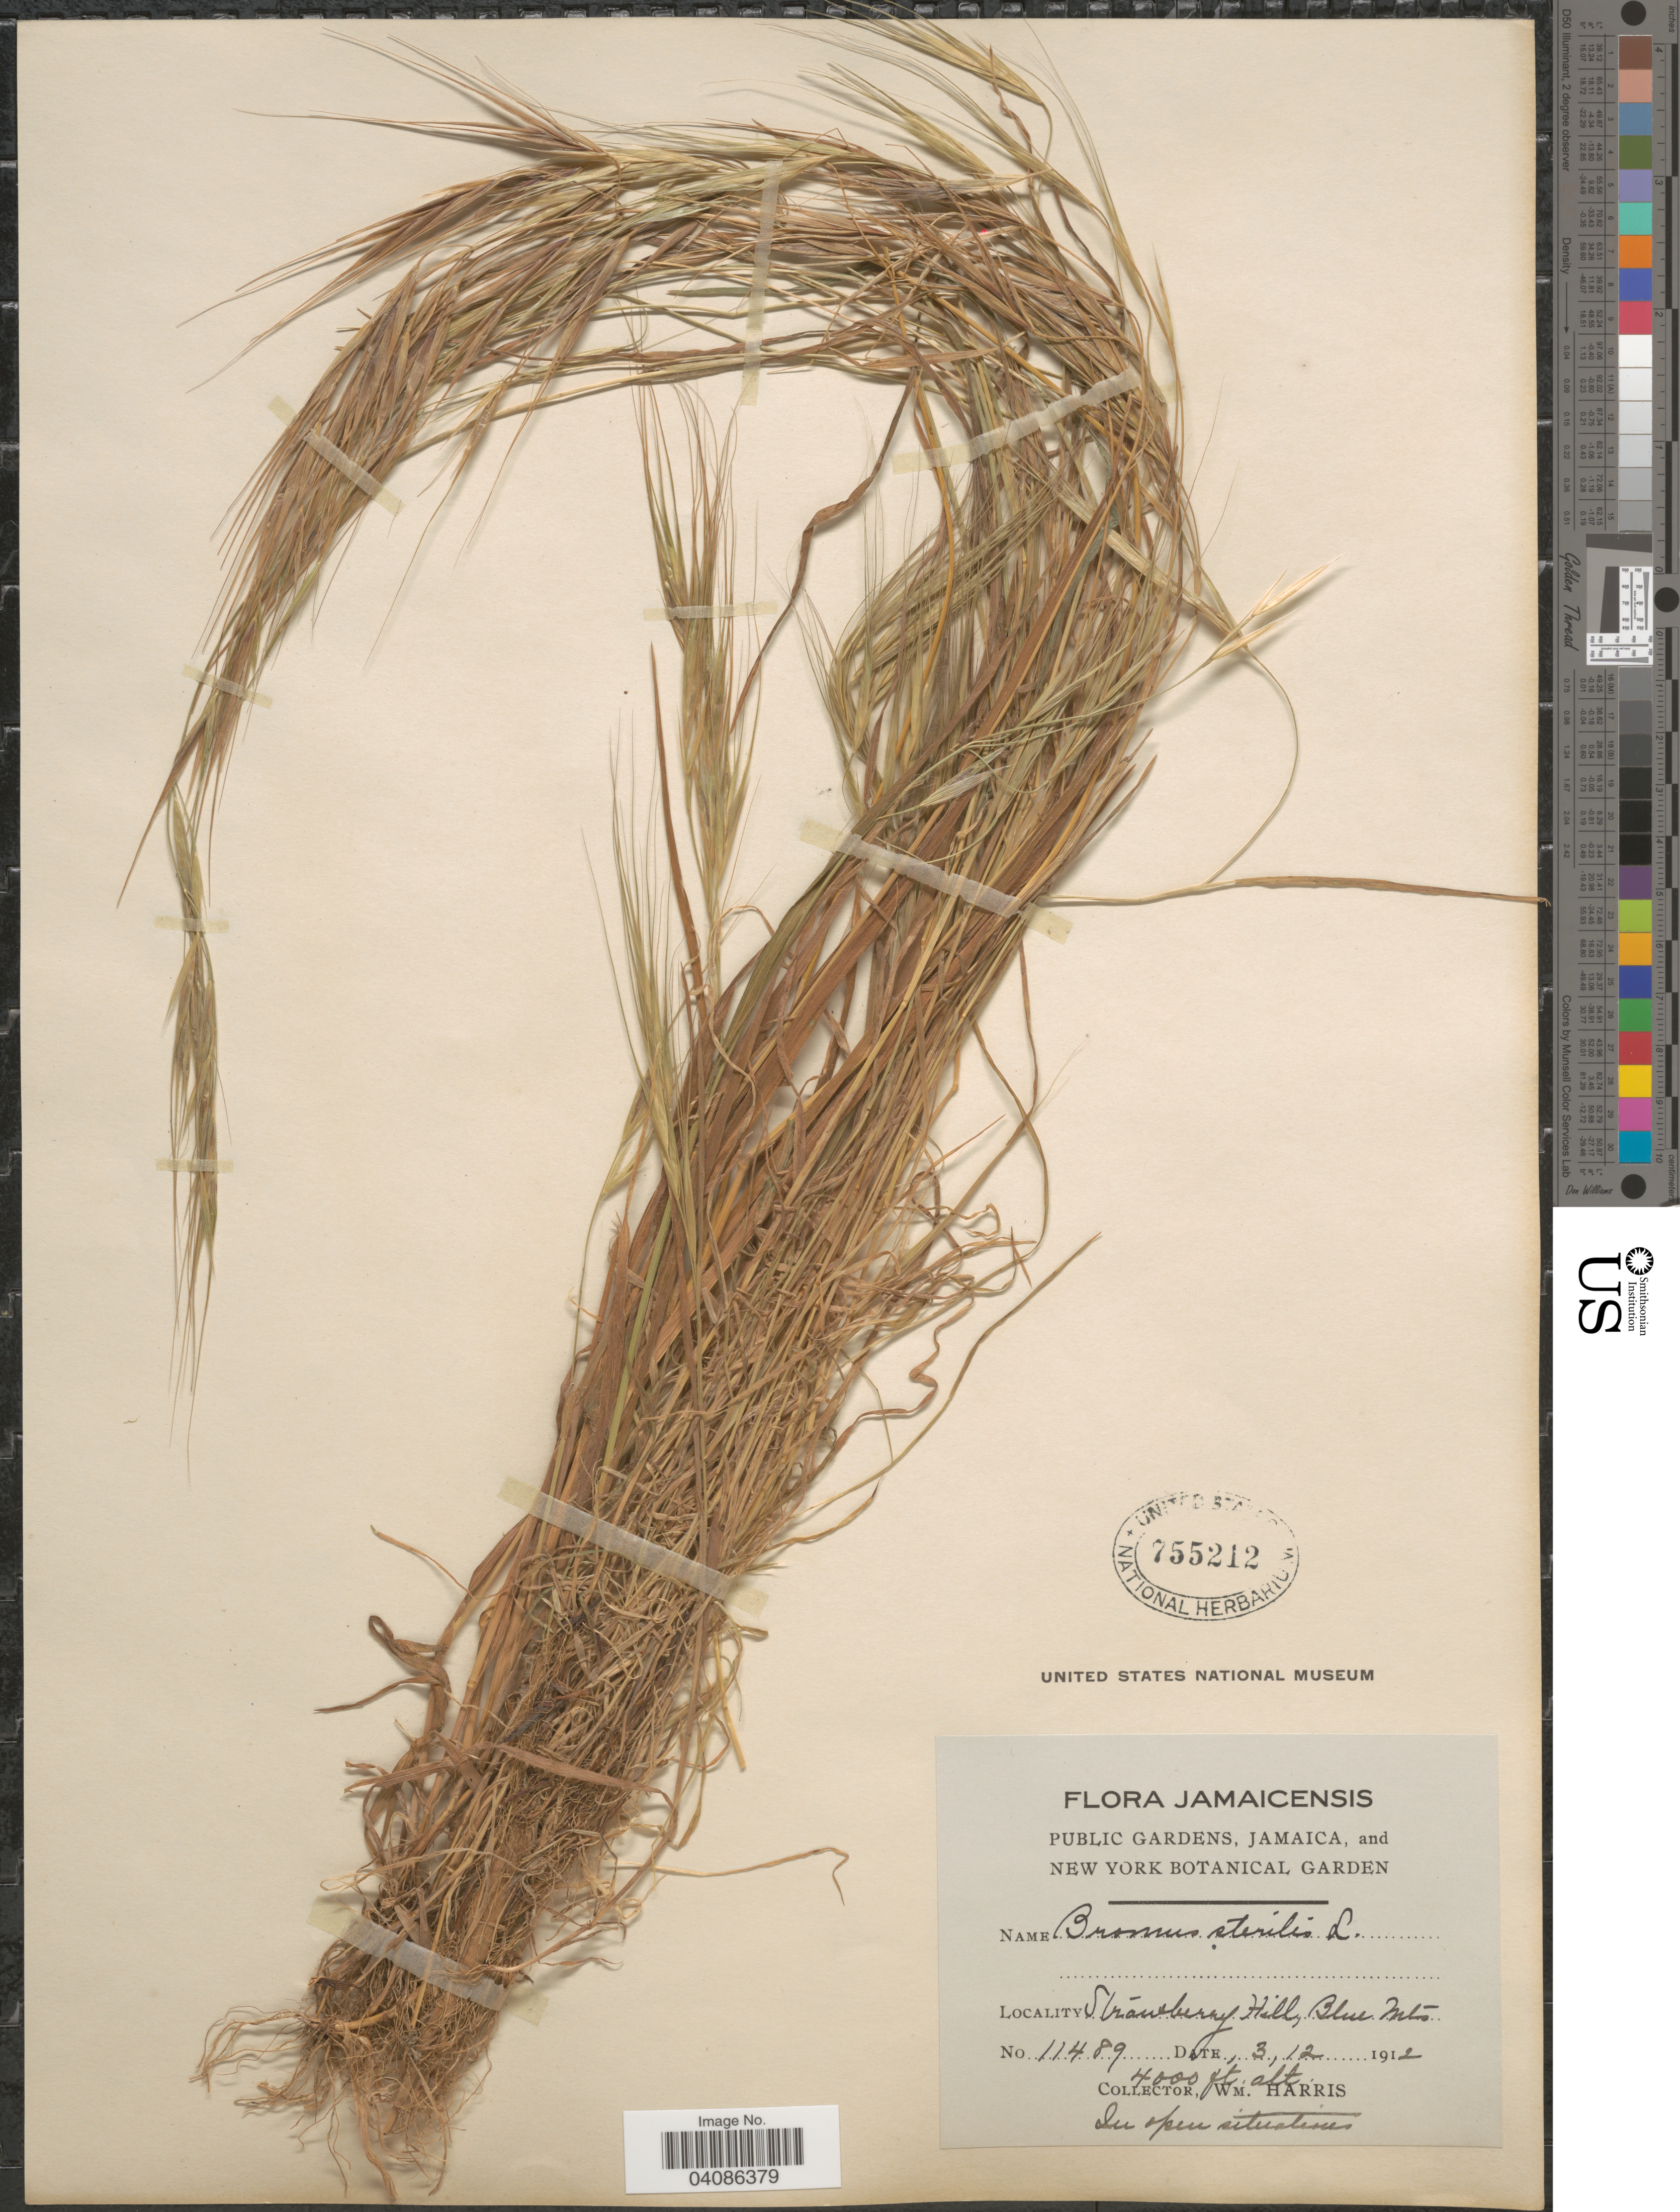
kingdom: Plantae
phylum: Tracheophyta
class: Liliopsida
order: Poales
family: Poaceae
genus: Bromus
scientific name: Bromus sterilis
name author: L.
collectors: W. H. Harris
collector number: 11489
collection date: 1912-12-03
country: Jamaica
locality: Strawberry Hill, Blue Mts.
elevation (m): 1219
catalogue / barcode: US 755212